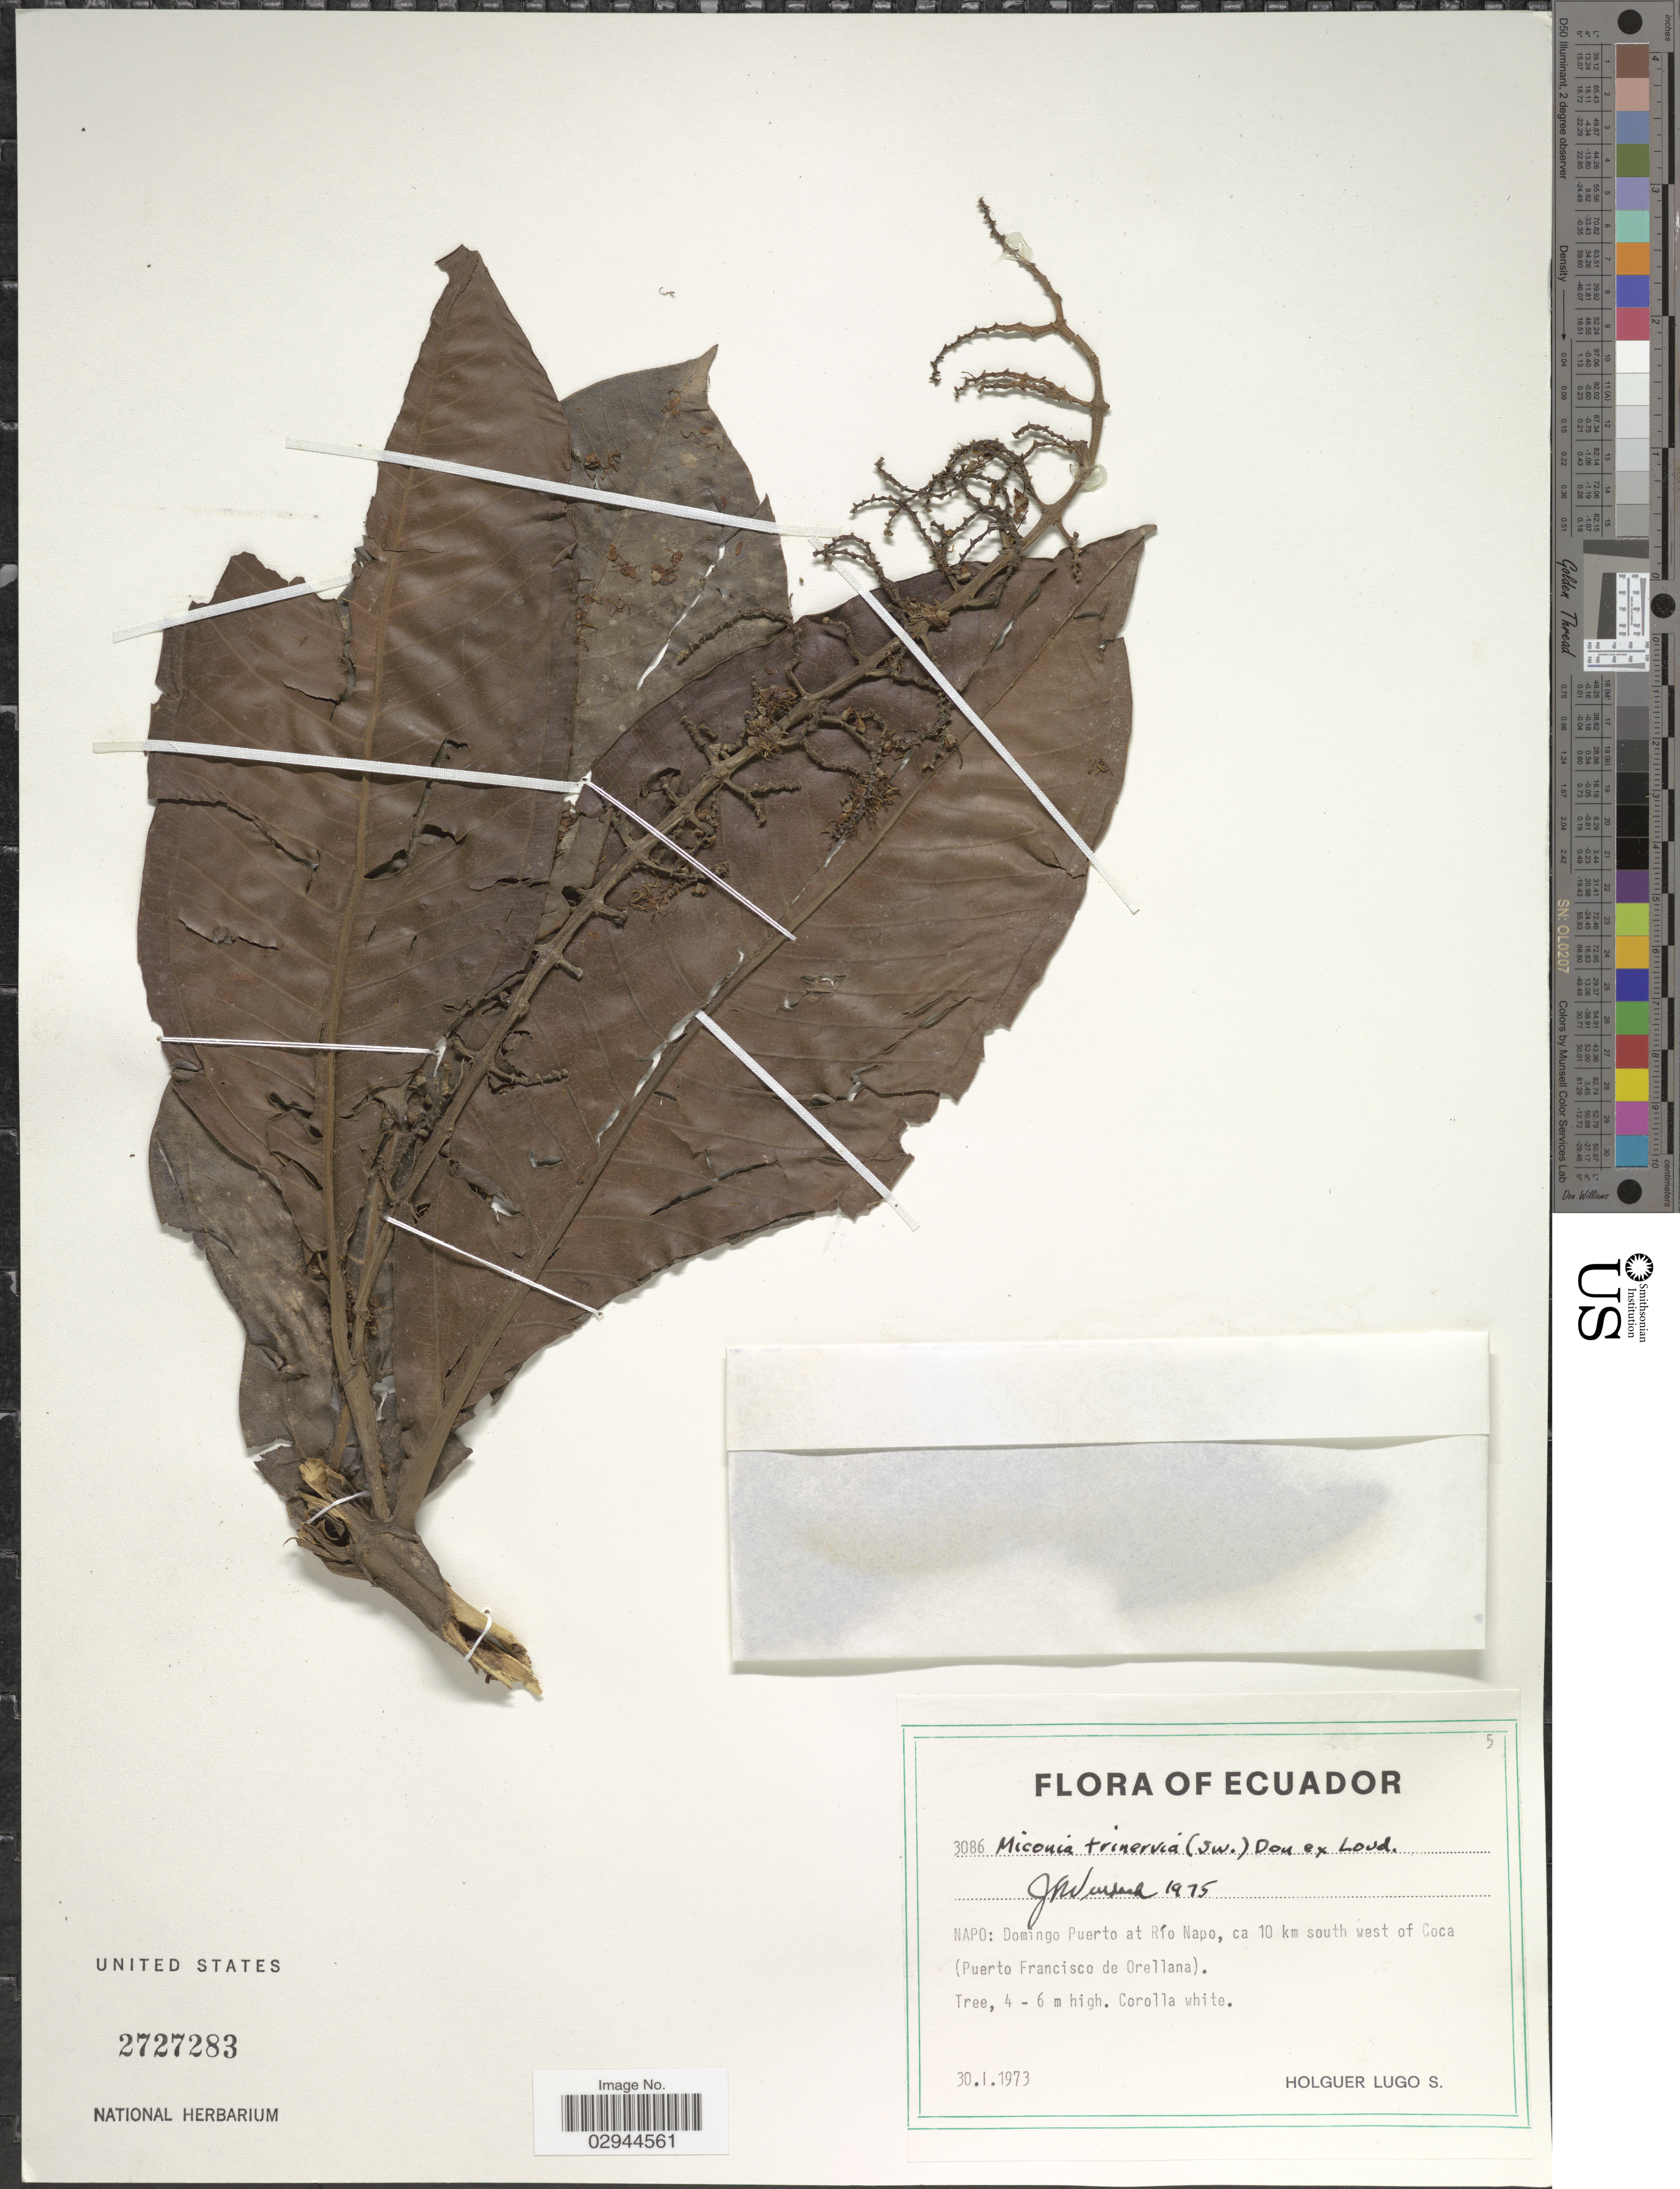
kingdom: Plantae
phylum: Tracheophyta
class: Magnoliopsida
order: Myrtales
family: Melastomataceae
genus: Miconia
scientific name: Miconia trinervia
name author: (Sw.) D. Don ex Loudon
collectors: H. Lugo S.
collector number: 3086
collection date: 1973-01-30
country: Ecuador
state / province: Napo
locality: Domingo Puerto at Río Napo, ca 10 km south west of Coca (Puerto Francisco de Orellana).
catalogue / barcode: US 2727283